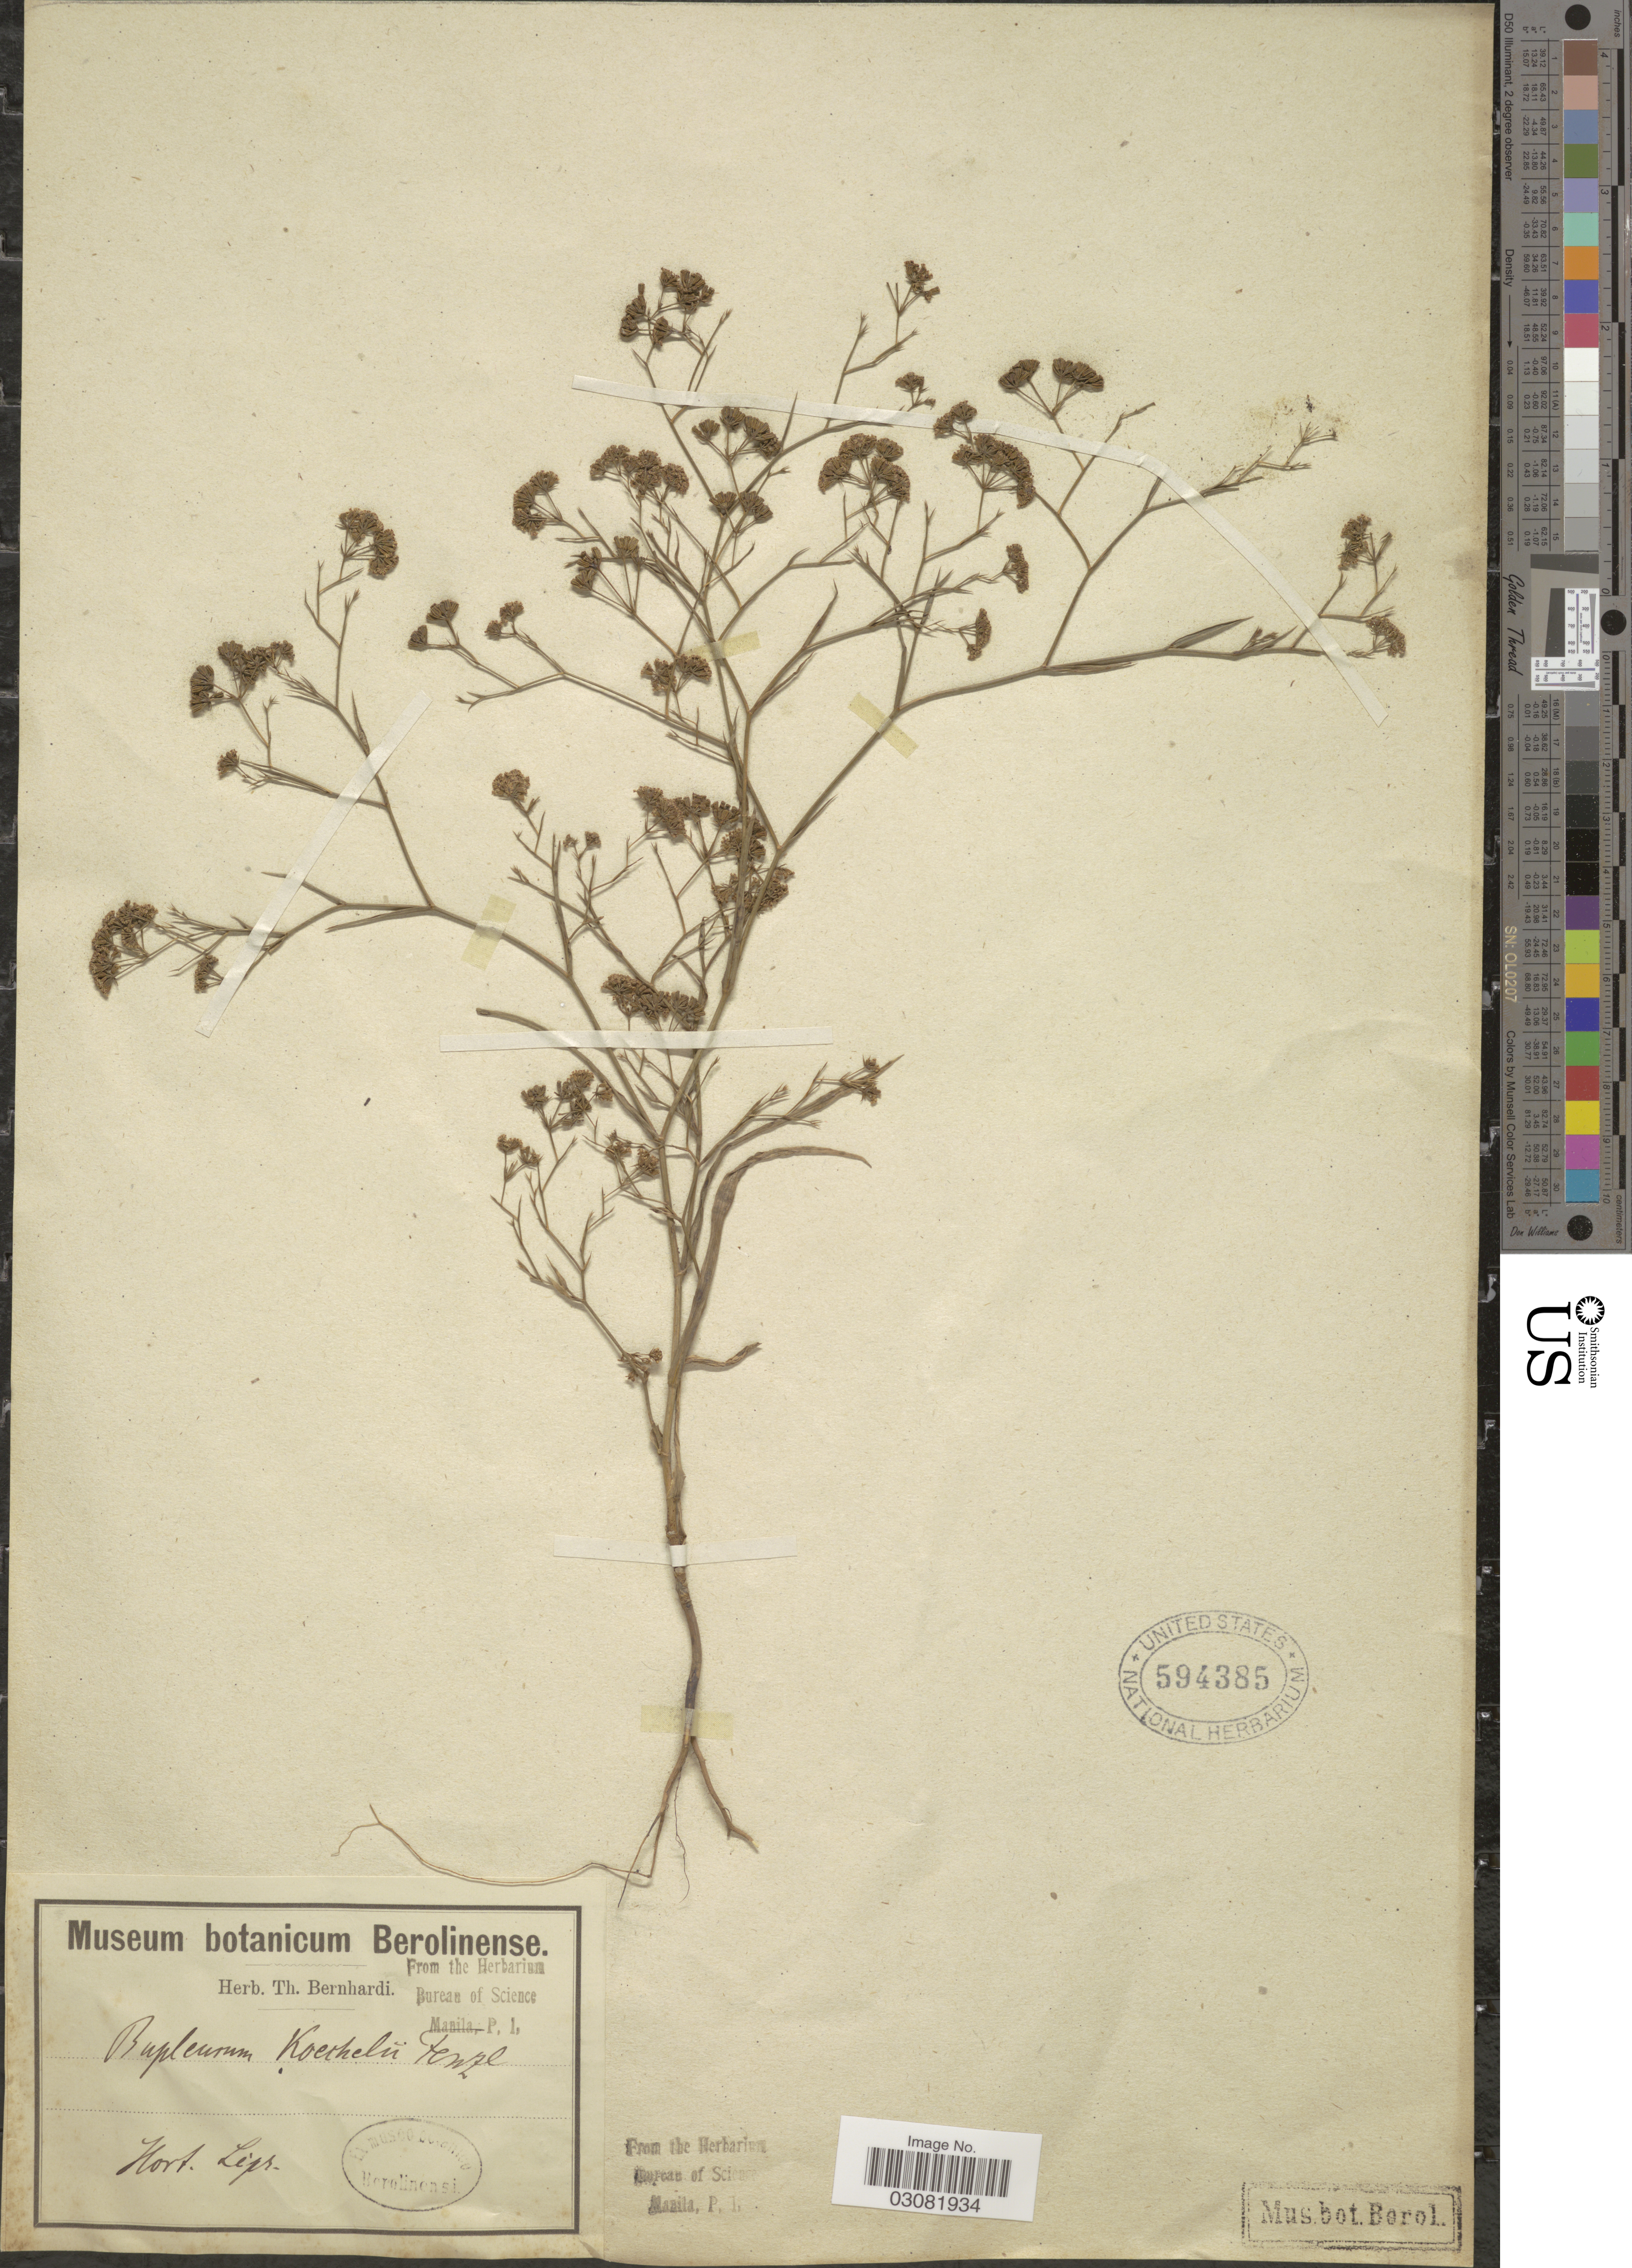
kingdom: Plantae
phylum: Tracheophyta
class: Magnoliopsida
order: Apiales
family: Apiaceae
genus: Bupleurum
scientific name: Bupleurum koechelii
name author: Fenzl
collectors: Ex herb. Th. Bernhardi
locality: Hort. Lips. [interpreted]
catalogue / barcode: US 594385